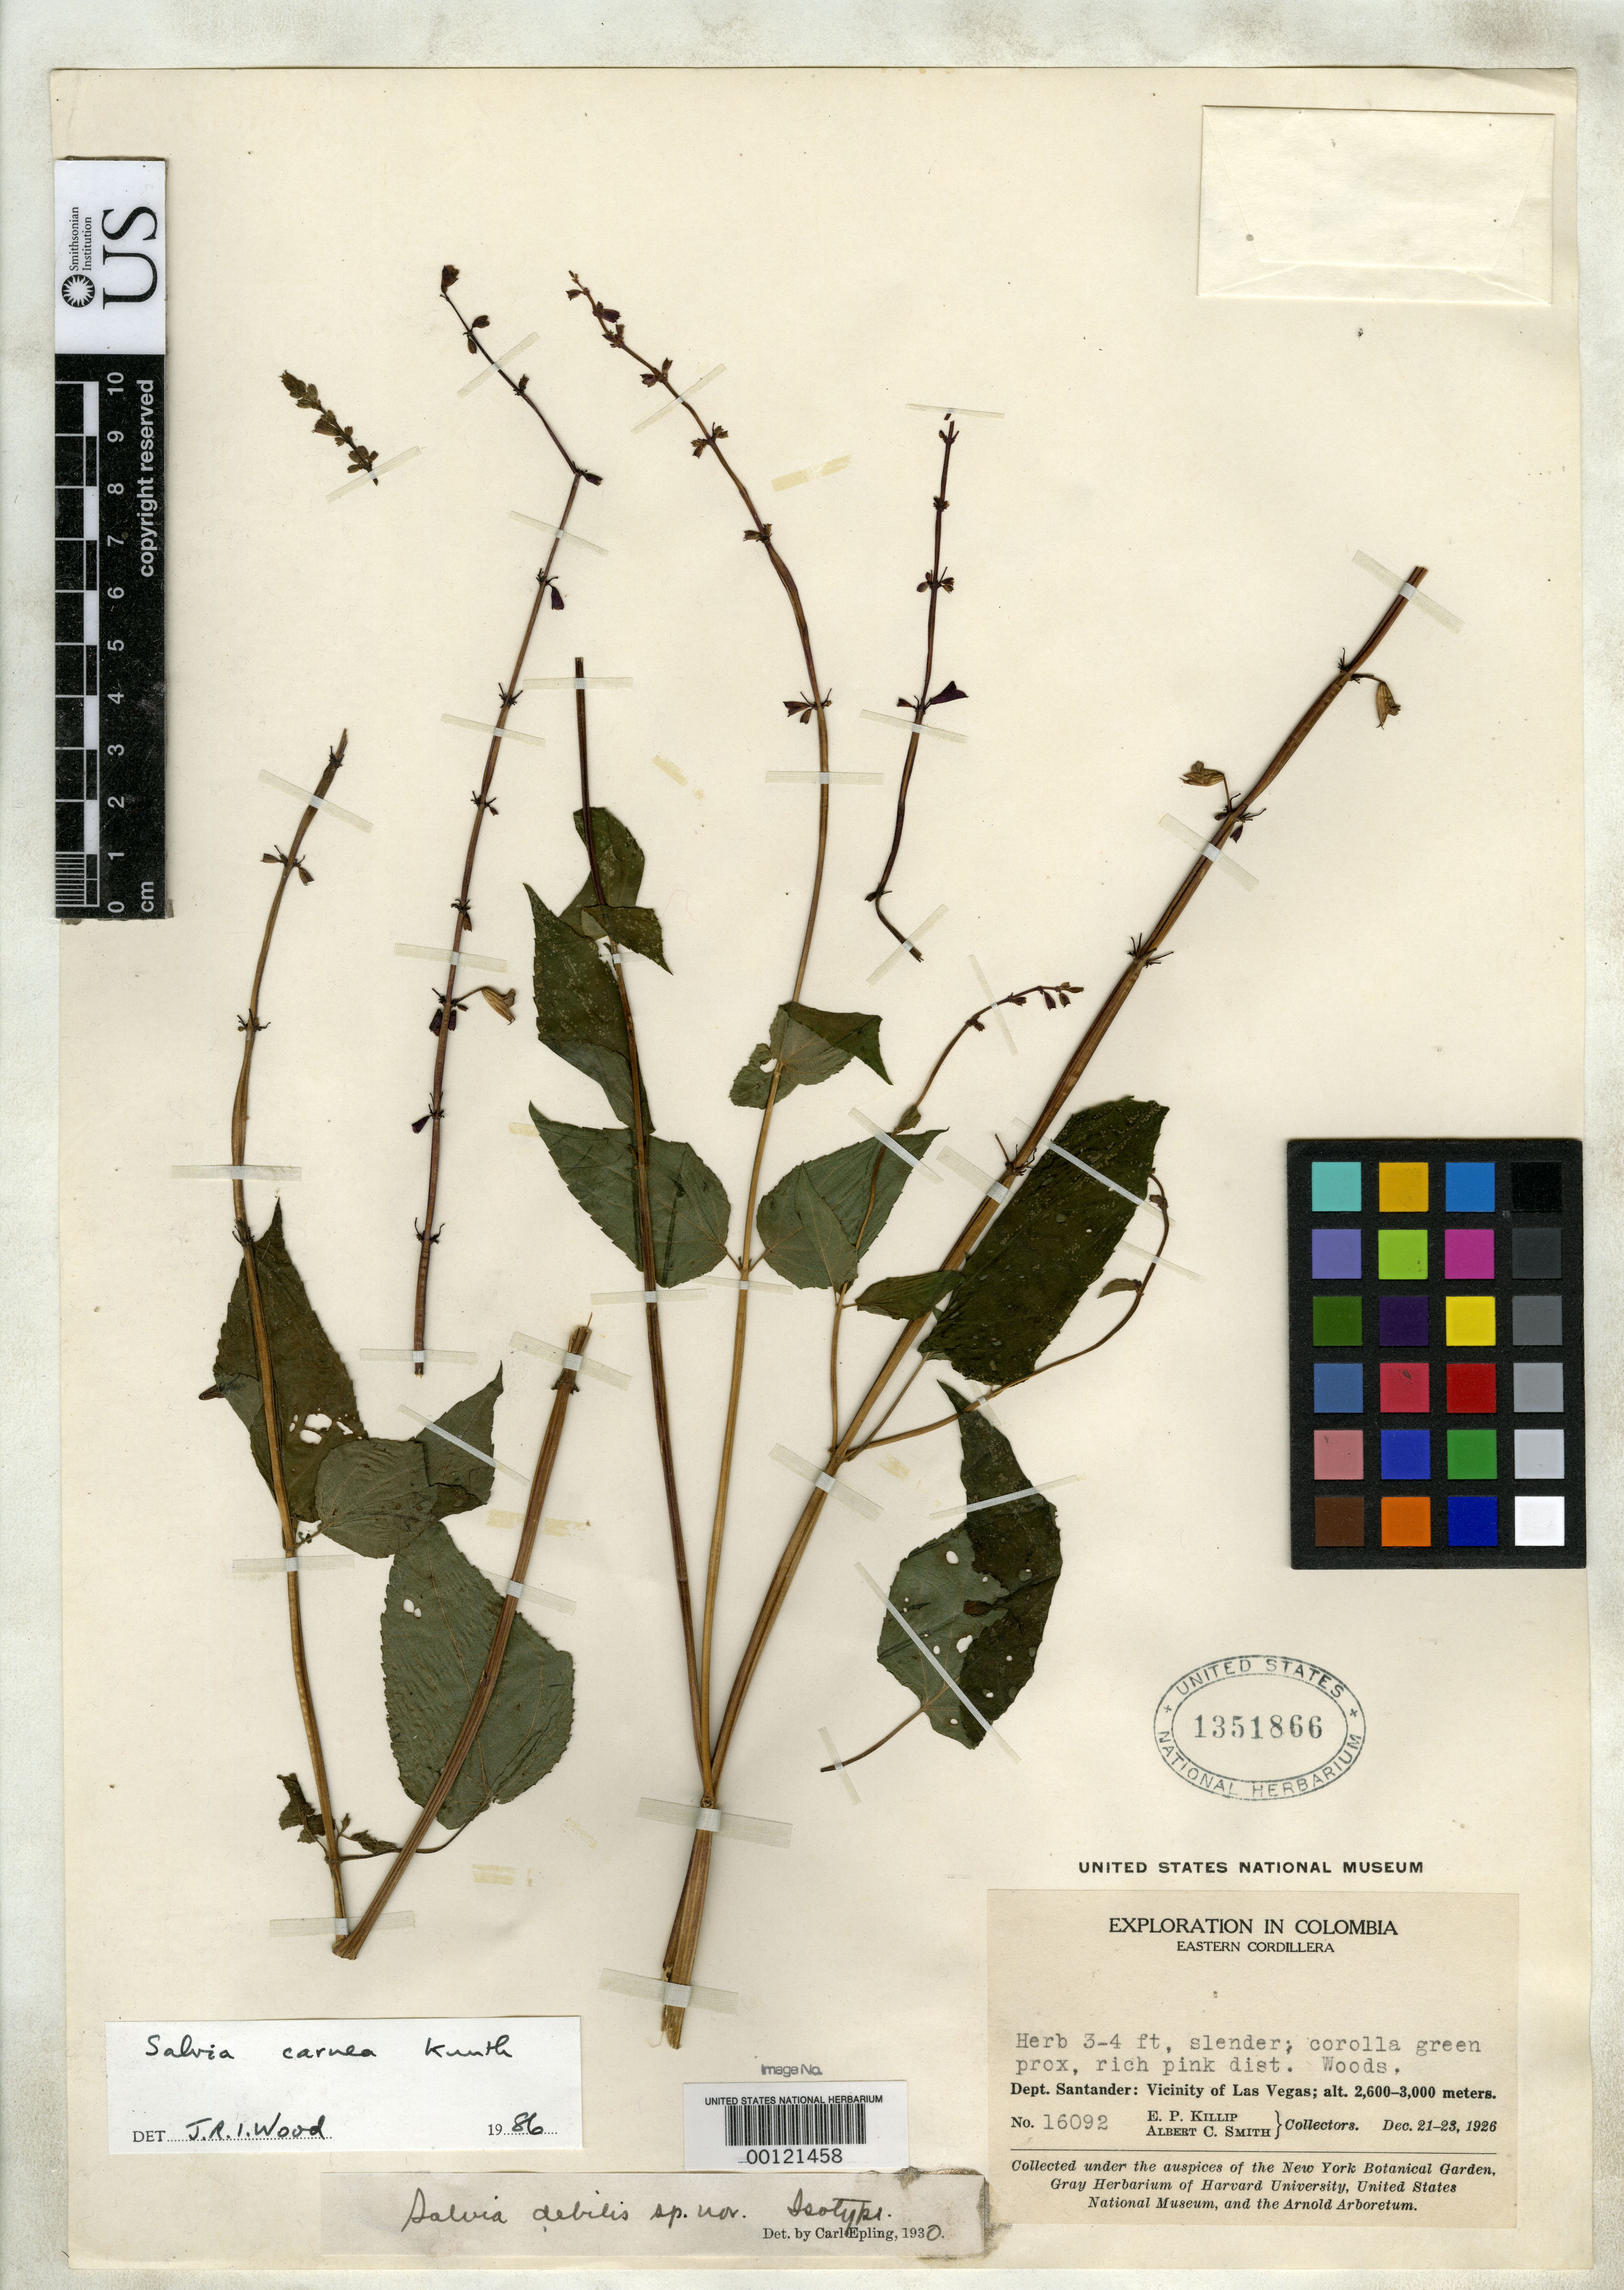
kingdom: Plantae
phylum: Tracheophyta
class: Magnoliopsida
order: Lamiales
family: Lamiaceae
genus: Salvia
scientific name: Salvia debilis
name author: Epling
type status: Isotype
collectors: E. P. Killip & A. C. Smith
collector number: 16092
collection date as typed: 21 Dec 1926 to 23 Dec 1926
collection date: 1926-12-21/1926-12-23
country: Colombia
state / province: Santander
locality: Vicinity of Vegas.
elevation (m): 2600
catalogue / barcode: US 1351866